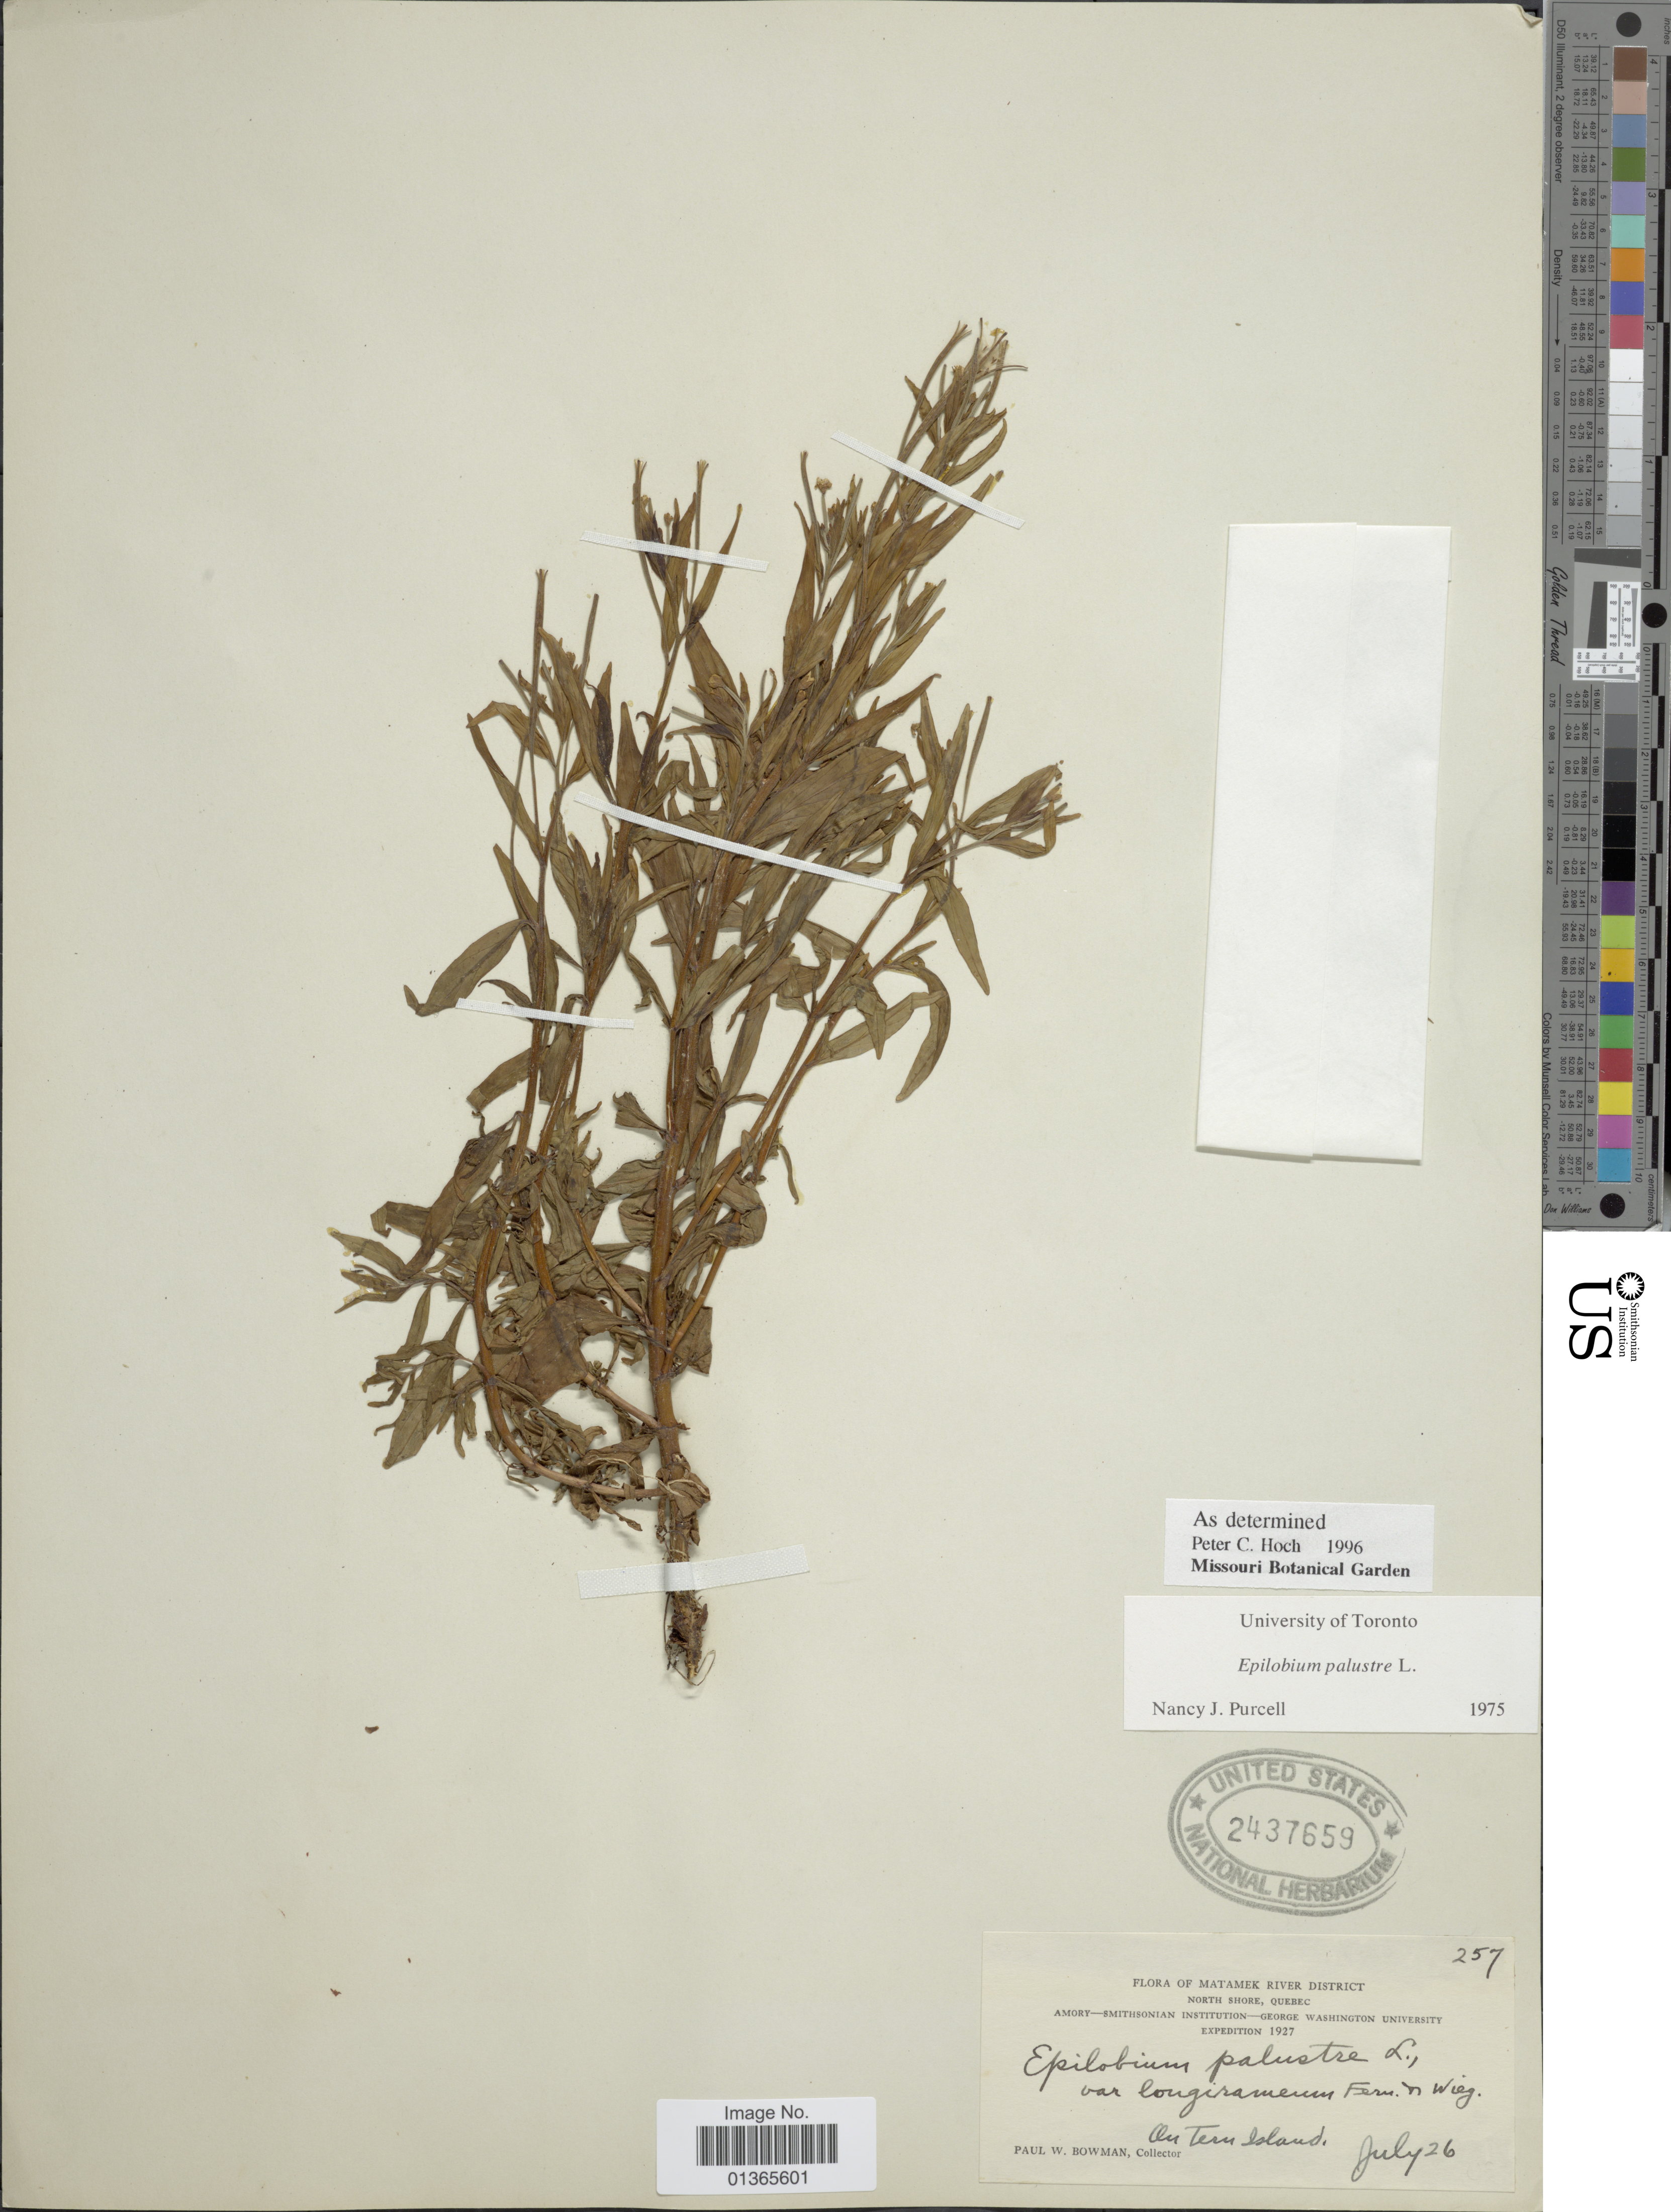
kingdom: Plantae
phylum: Tracheophyta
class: Magnoliopsida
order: Myrtales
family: Onagraceae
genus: Epilobium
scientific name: Epilobium palustre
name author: L.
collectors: P. Bowman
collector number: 257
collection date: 1927-07-26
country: Canada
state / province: Quebec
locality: Matamek River District. North Shore. On Tern Island.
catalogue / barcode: US 2437659